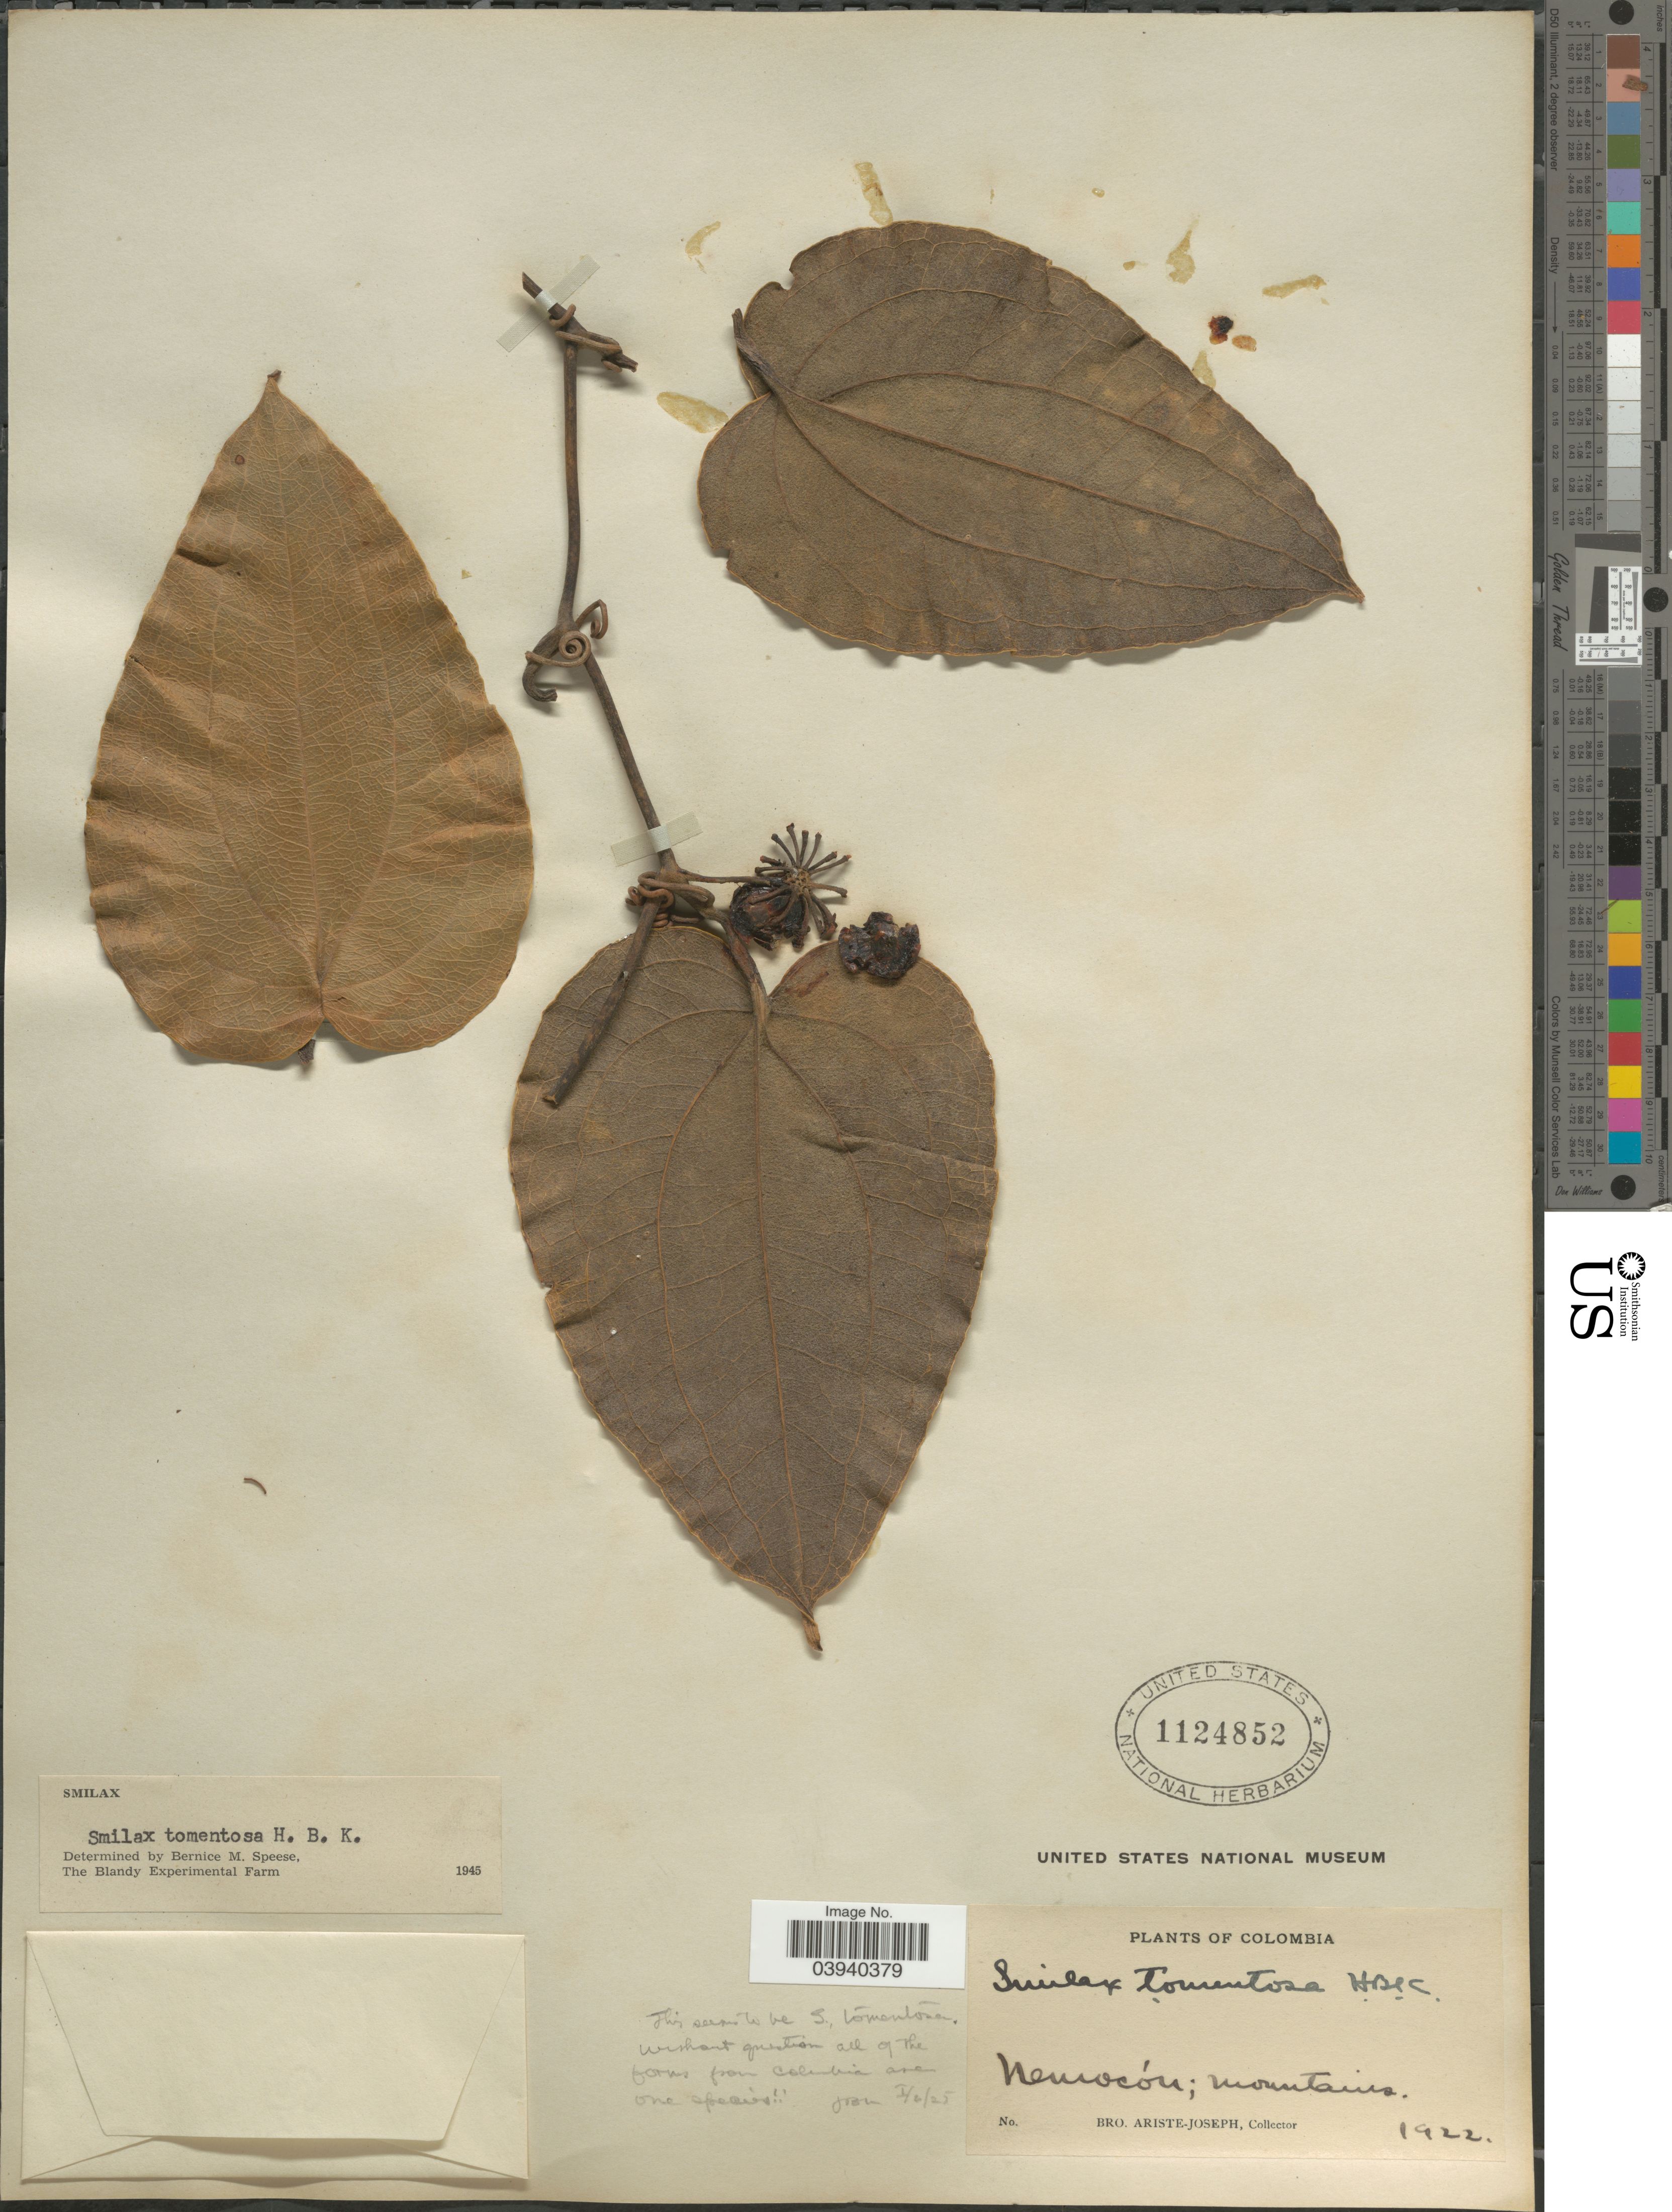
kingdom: Plantae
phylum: Tracheophyta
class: Liliopsida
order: Liliales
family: Smilacaceae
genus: Smilax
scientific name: Smilax tomentosa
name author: Kunth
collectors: Bro. Ariste-Joseph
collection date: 1922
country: Colombia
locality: Nemocón; mountains.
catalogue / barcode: US 1124852